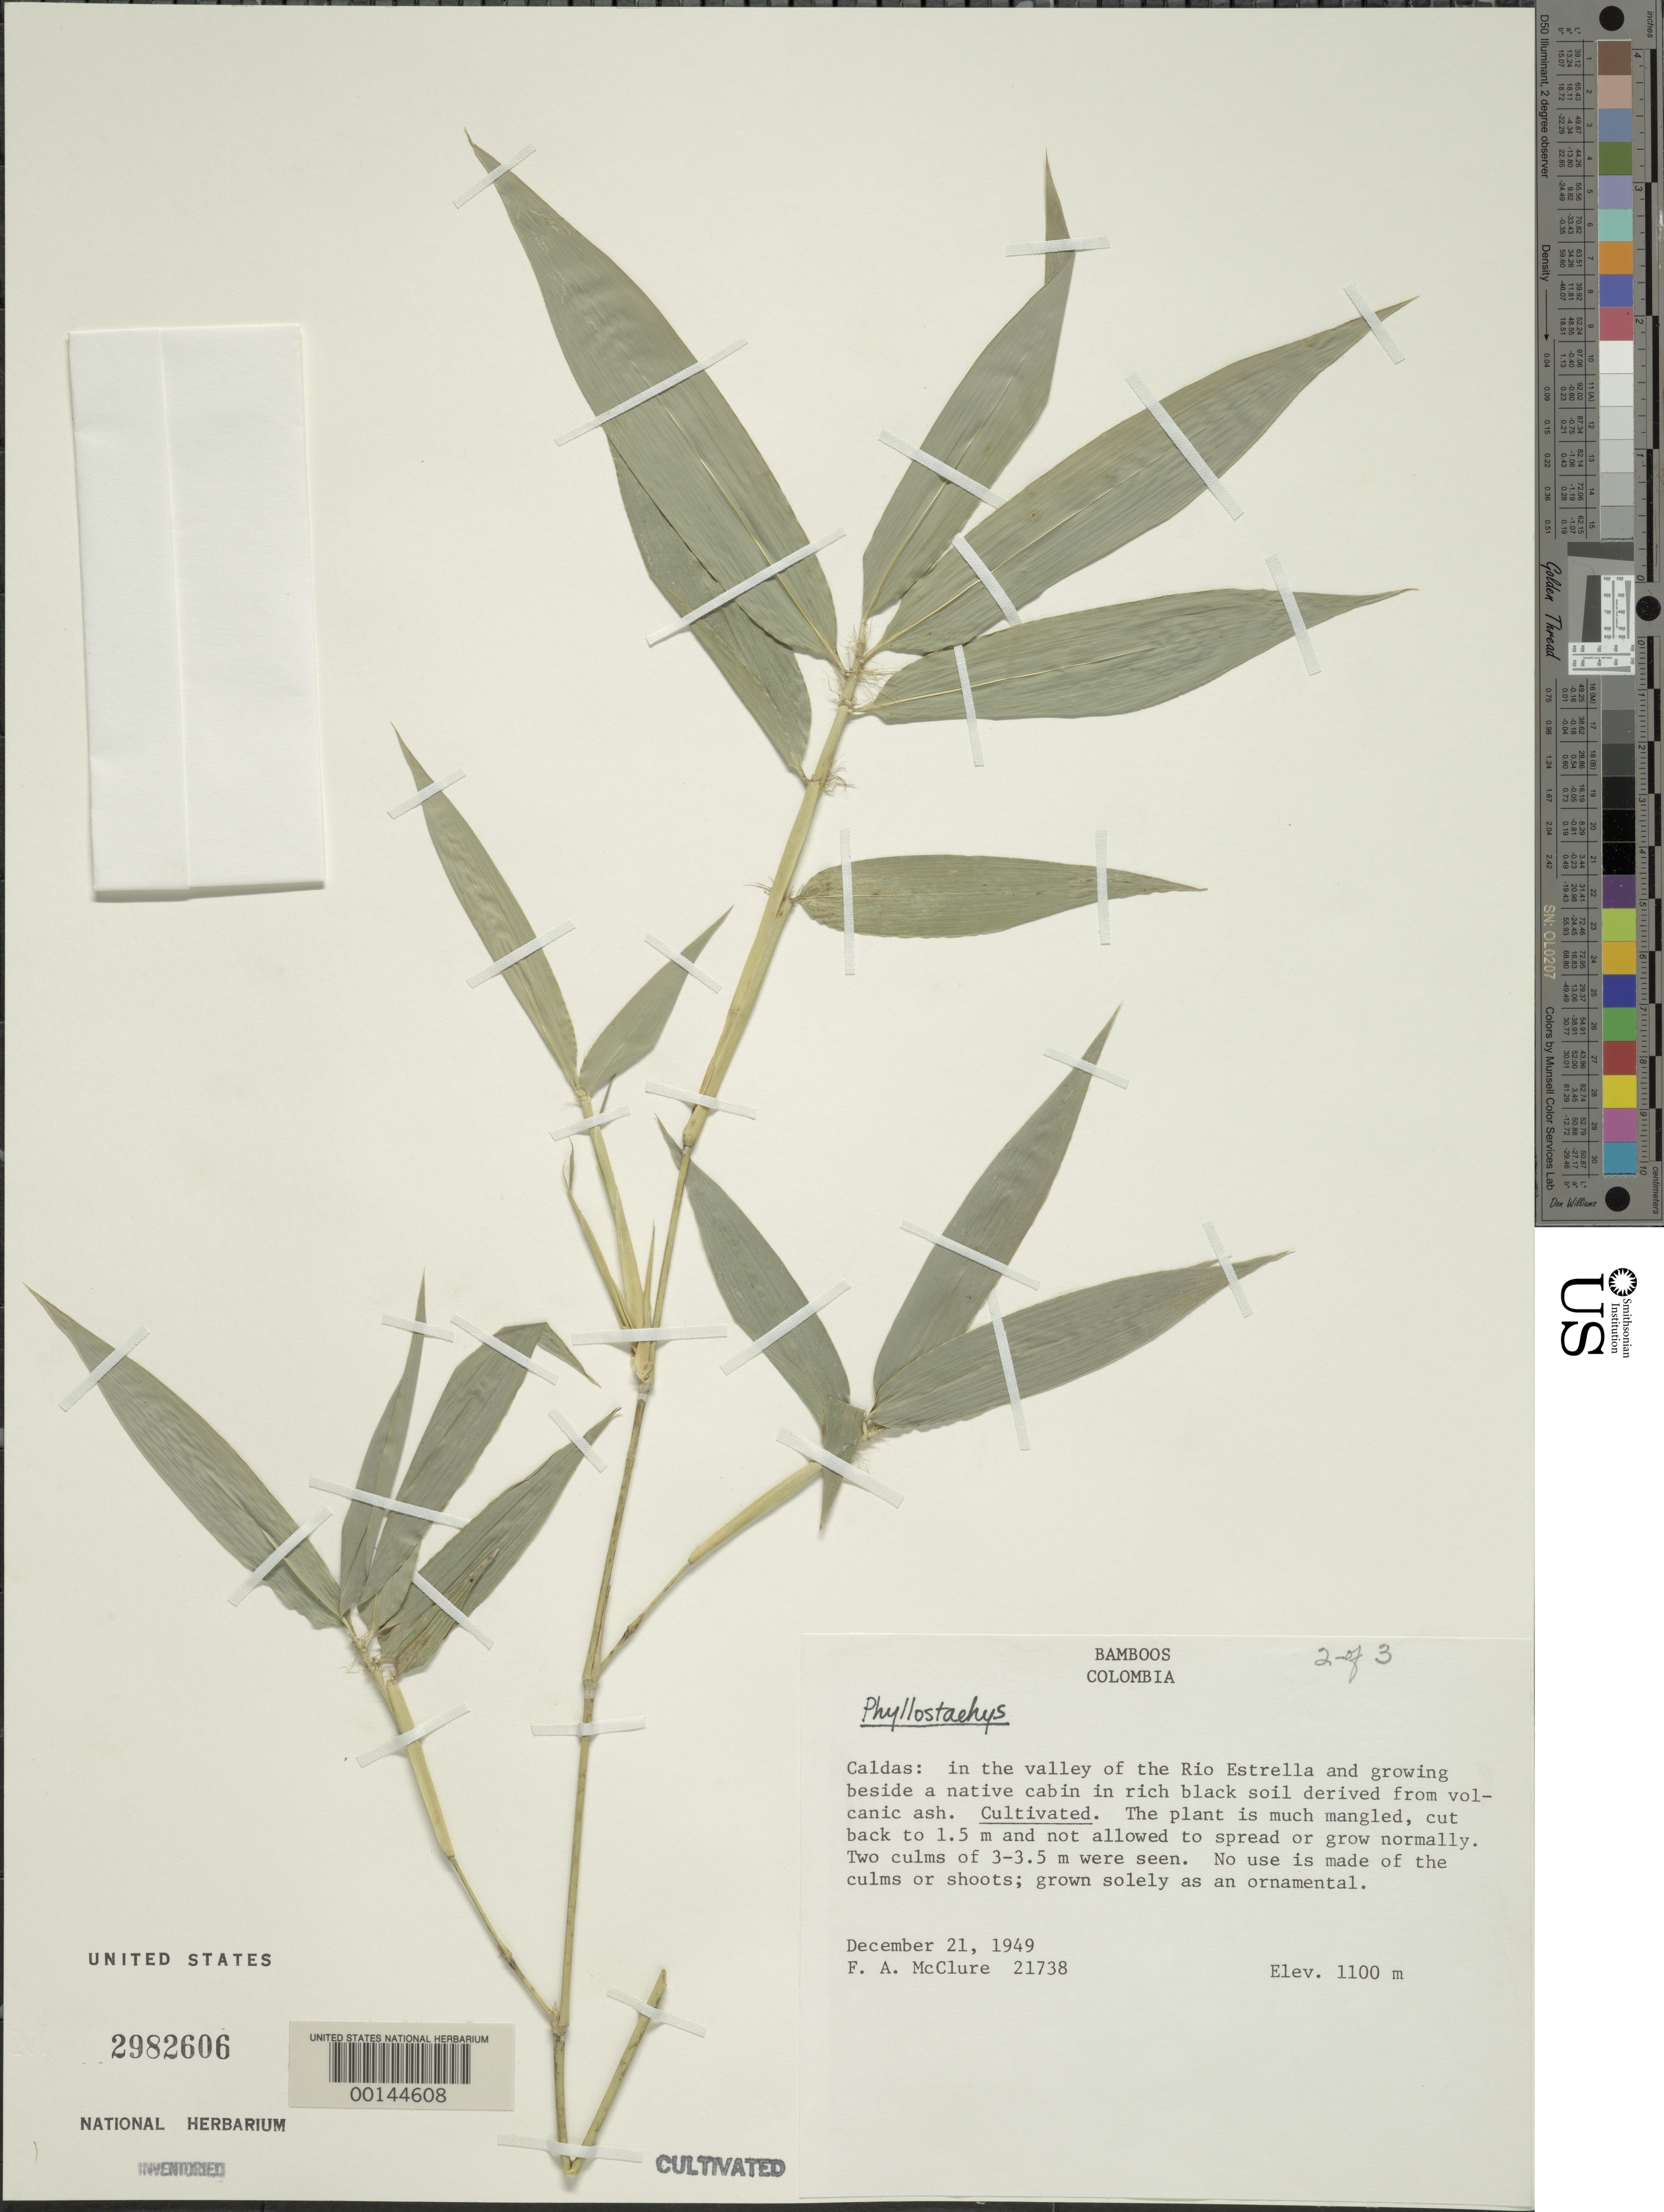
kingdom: Plantae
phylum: Tracheophyta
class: Liliopsida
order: Poales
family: Poaceae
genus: Phyllostachys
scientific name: Phyllostachys sp.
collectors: F. A. McClure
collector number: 21738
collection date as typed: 21 Dec 1949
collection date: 1949-12-21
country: Colombia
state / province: Caldas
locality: Rio Estrella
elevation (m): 1100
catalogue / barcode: US 2982606